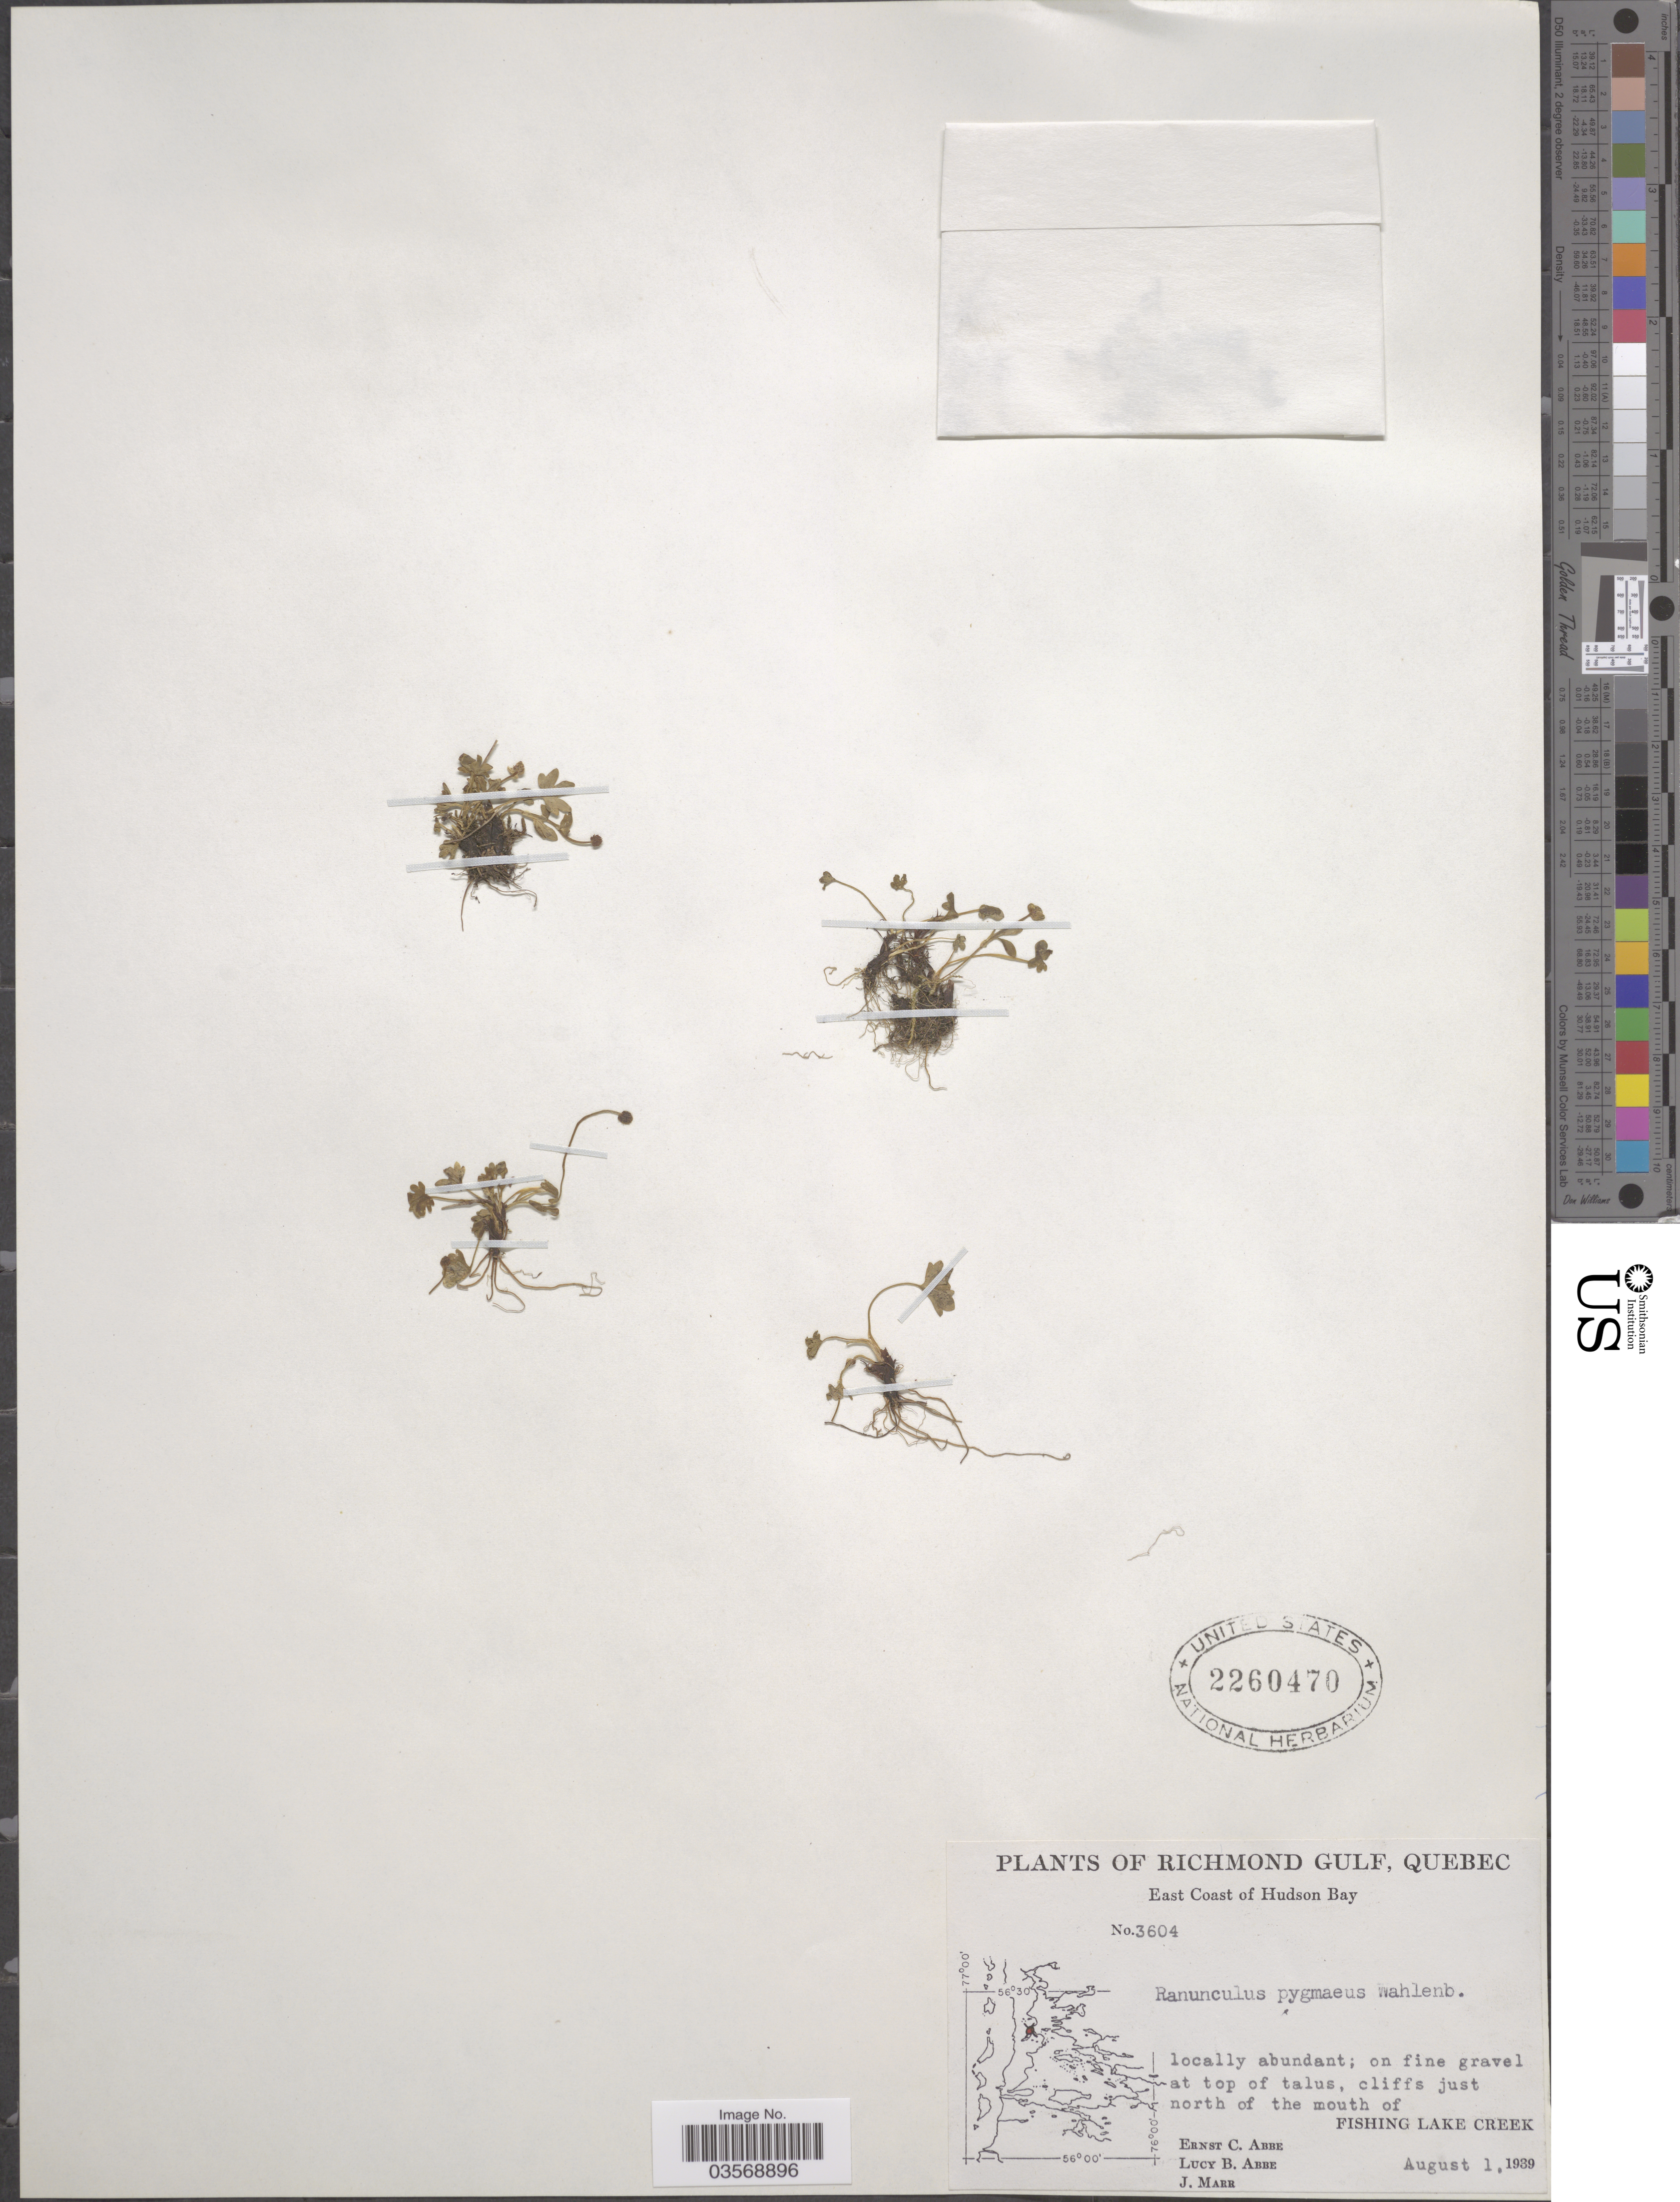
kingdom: Plantae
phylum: Tracheophyta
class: Magnoliopsida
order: Ranunculales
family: Ranunculaceae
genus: Ranunculus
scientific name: Ranunculus pygmaeus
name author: Wahlenb.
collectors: E. C. Abbe, L. B. Abbe & J. Marr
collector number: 3604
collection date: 1939-08-01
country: Canada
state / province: Quebec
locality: Richmond Gulf. East Coast of Hudson Bay. Cliffs just north of the mouth of Fishing Lake Creek.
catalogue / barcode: US 2260470